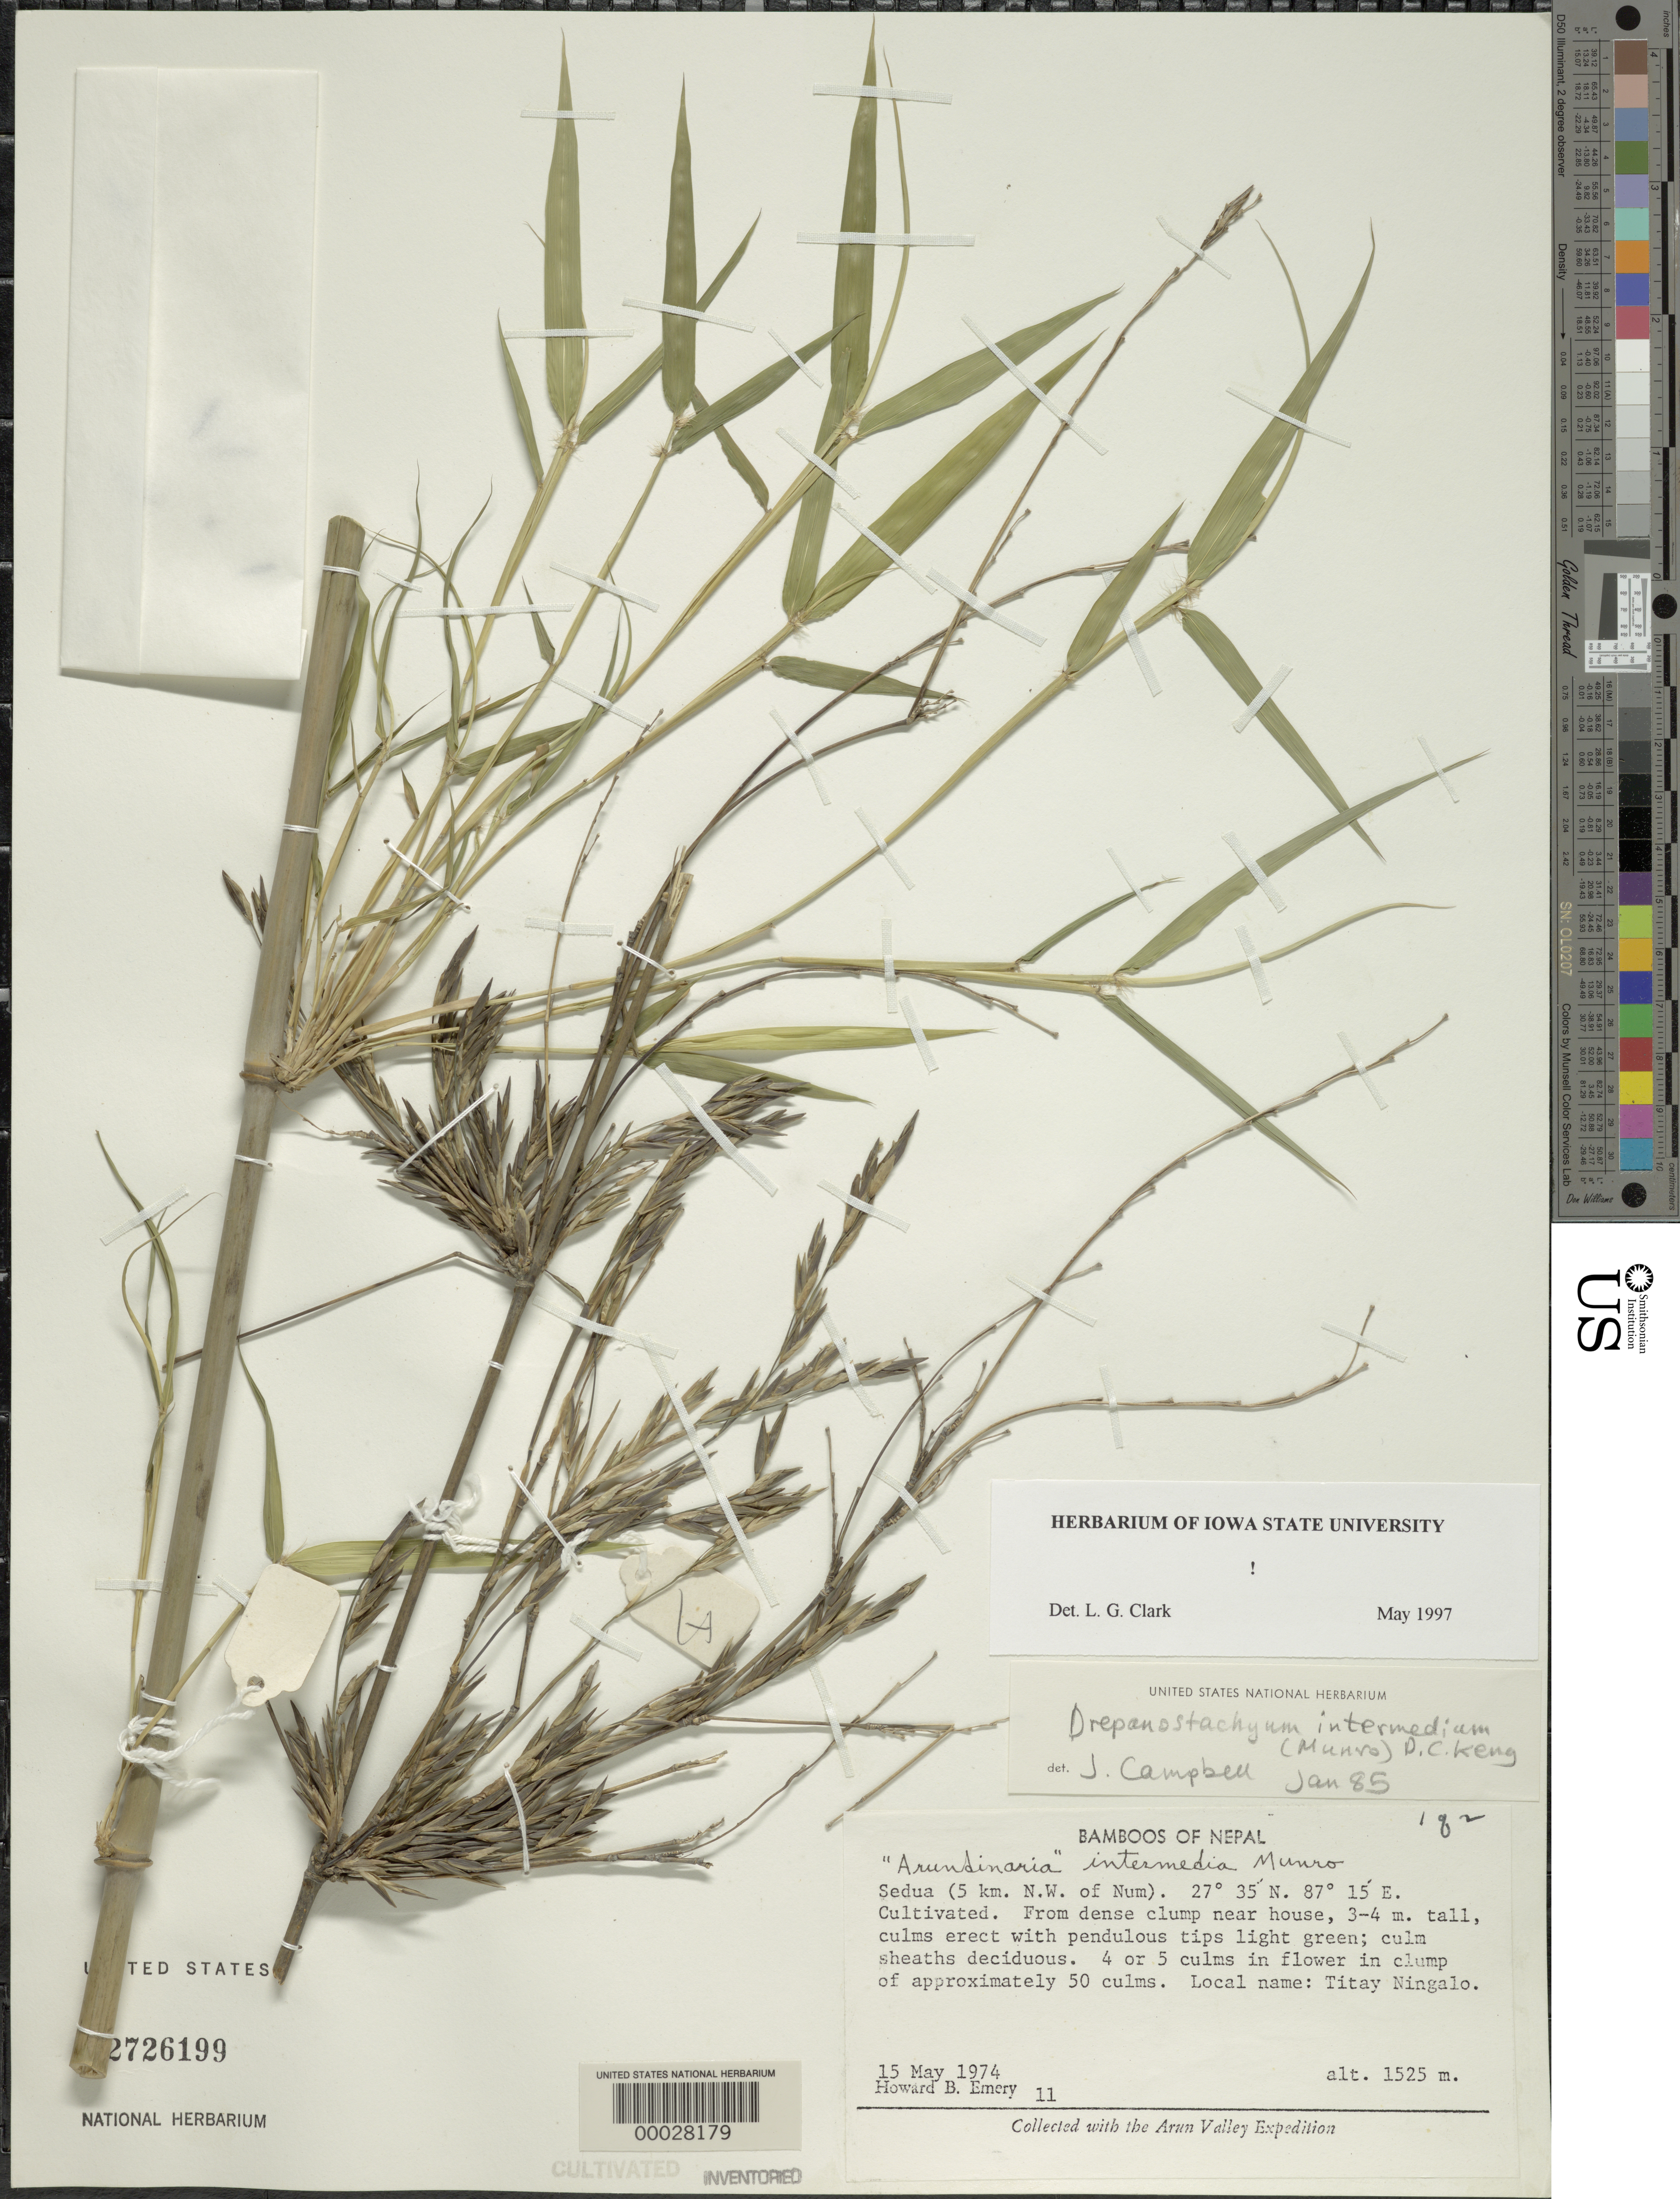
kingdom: Plantae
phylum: Tracheophyta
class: Liliopsida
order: Poales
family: Poaceae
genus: Drepanostachyum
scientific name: Drepanostachyum intermedium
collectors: H. B. Emery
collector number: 11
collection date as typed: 15 May 1974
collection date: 1974-05-15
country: Nepal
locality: Sedua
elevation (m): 1525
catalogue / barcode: US 2726199